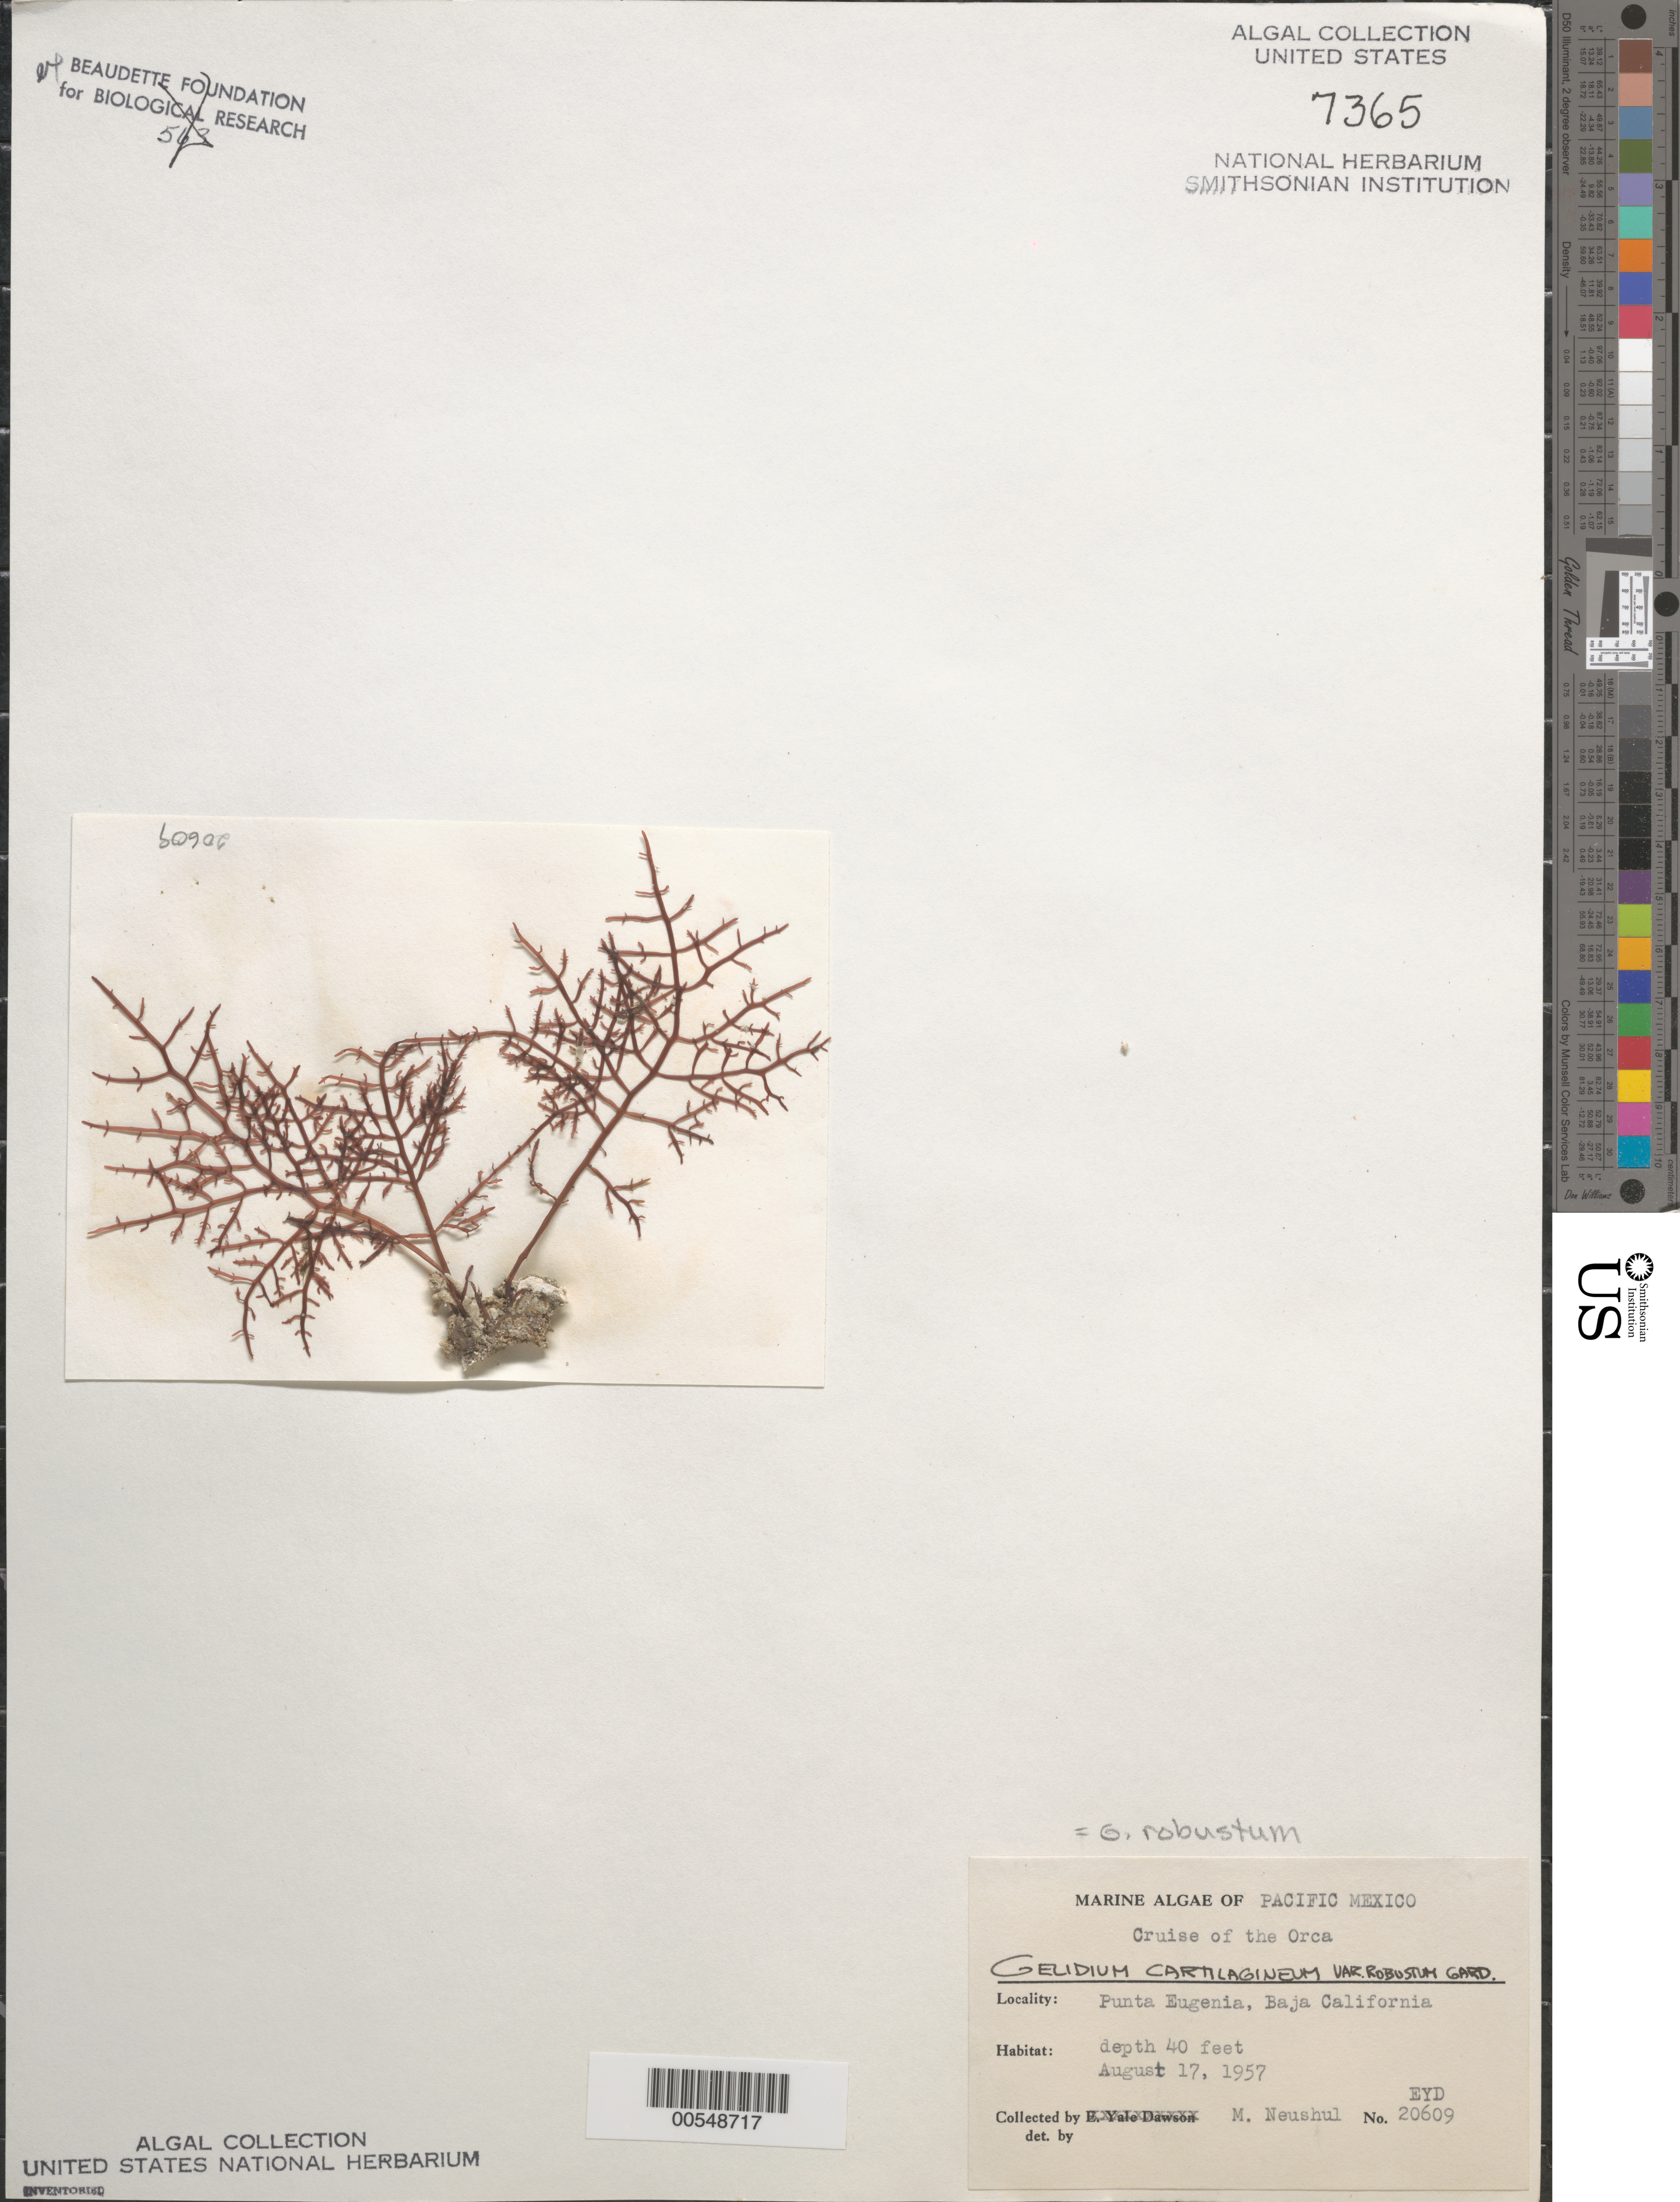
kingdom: Plantae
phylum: Rhodophyta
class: Florideophyceae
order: Gelidiales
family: Gelidiaceae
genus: Gelidium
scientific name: Gelidium robustum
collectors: M. Neushul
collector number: EYD 20609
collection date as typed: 17 Aug 1957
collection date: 1957-08-17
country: Mexico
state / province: Baja California Sur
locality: Punta Eugenia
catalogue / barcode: US 7365